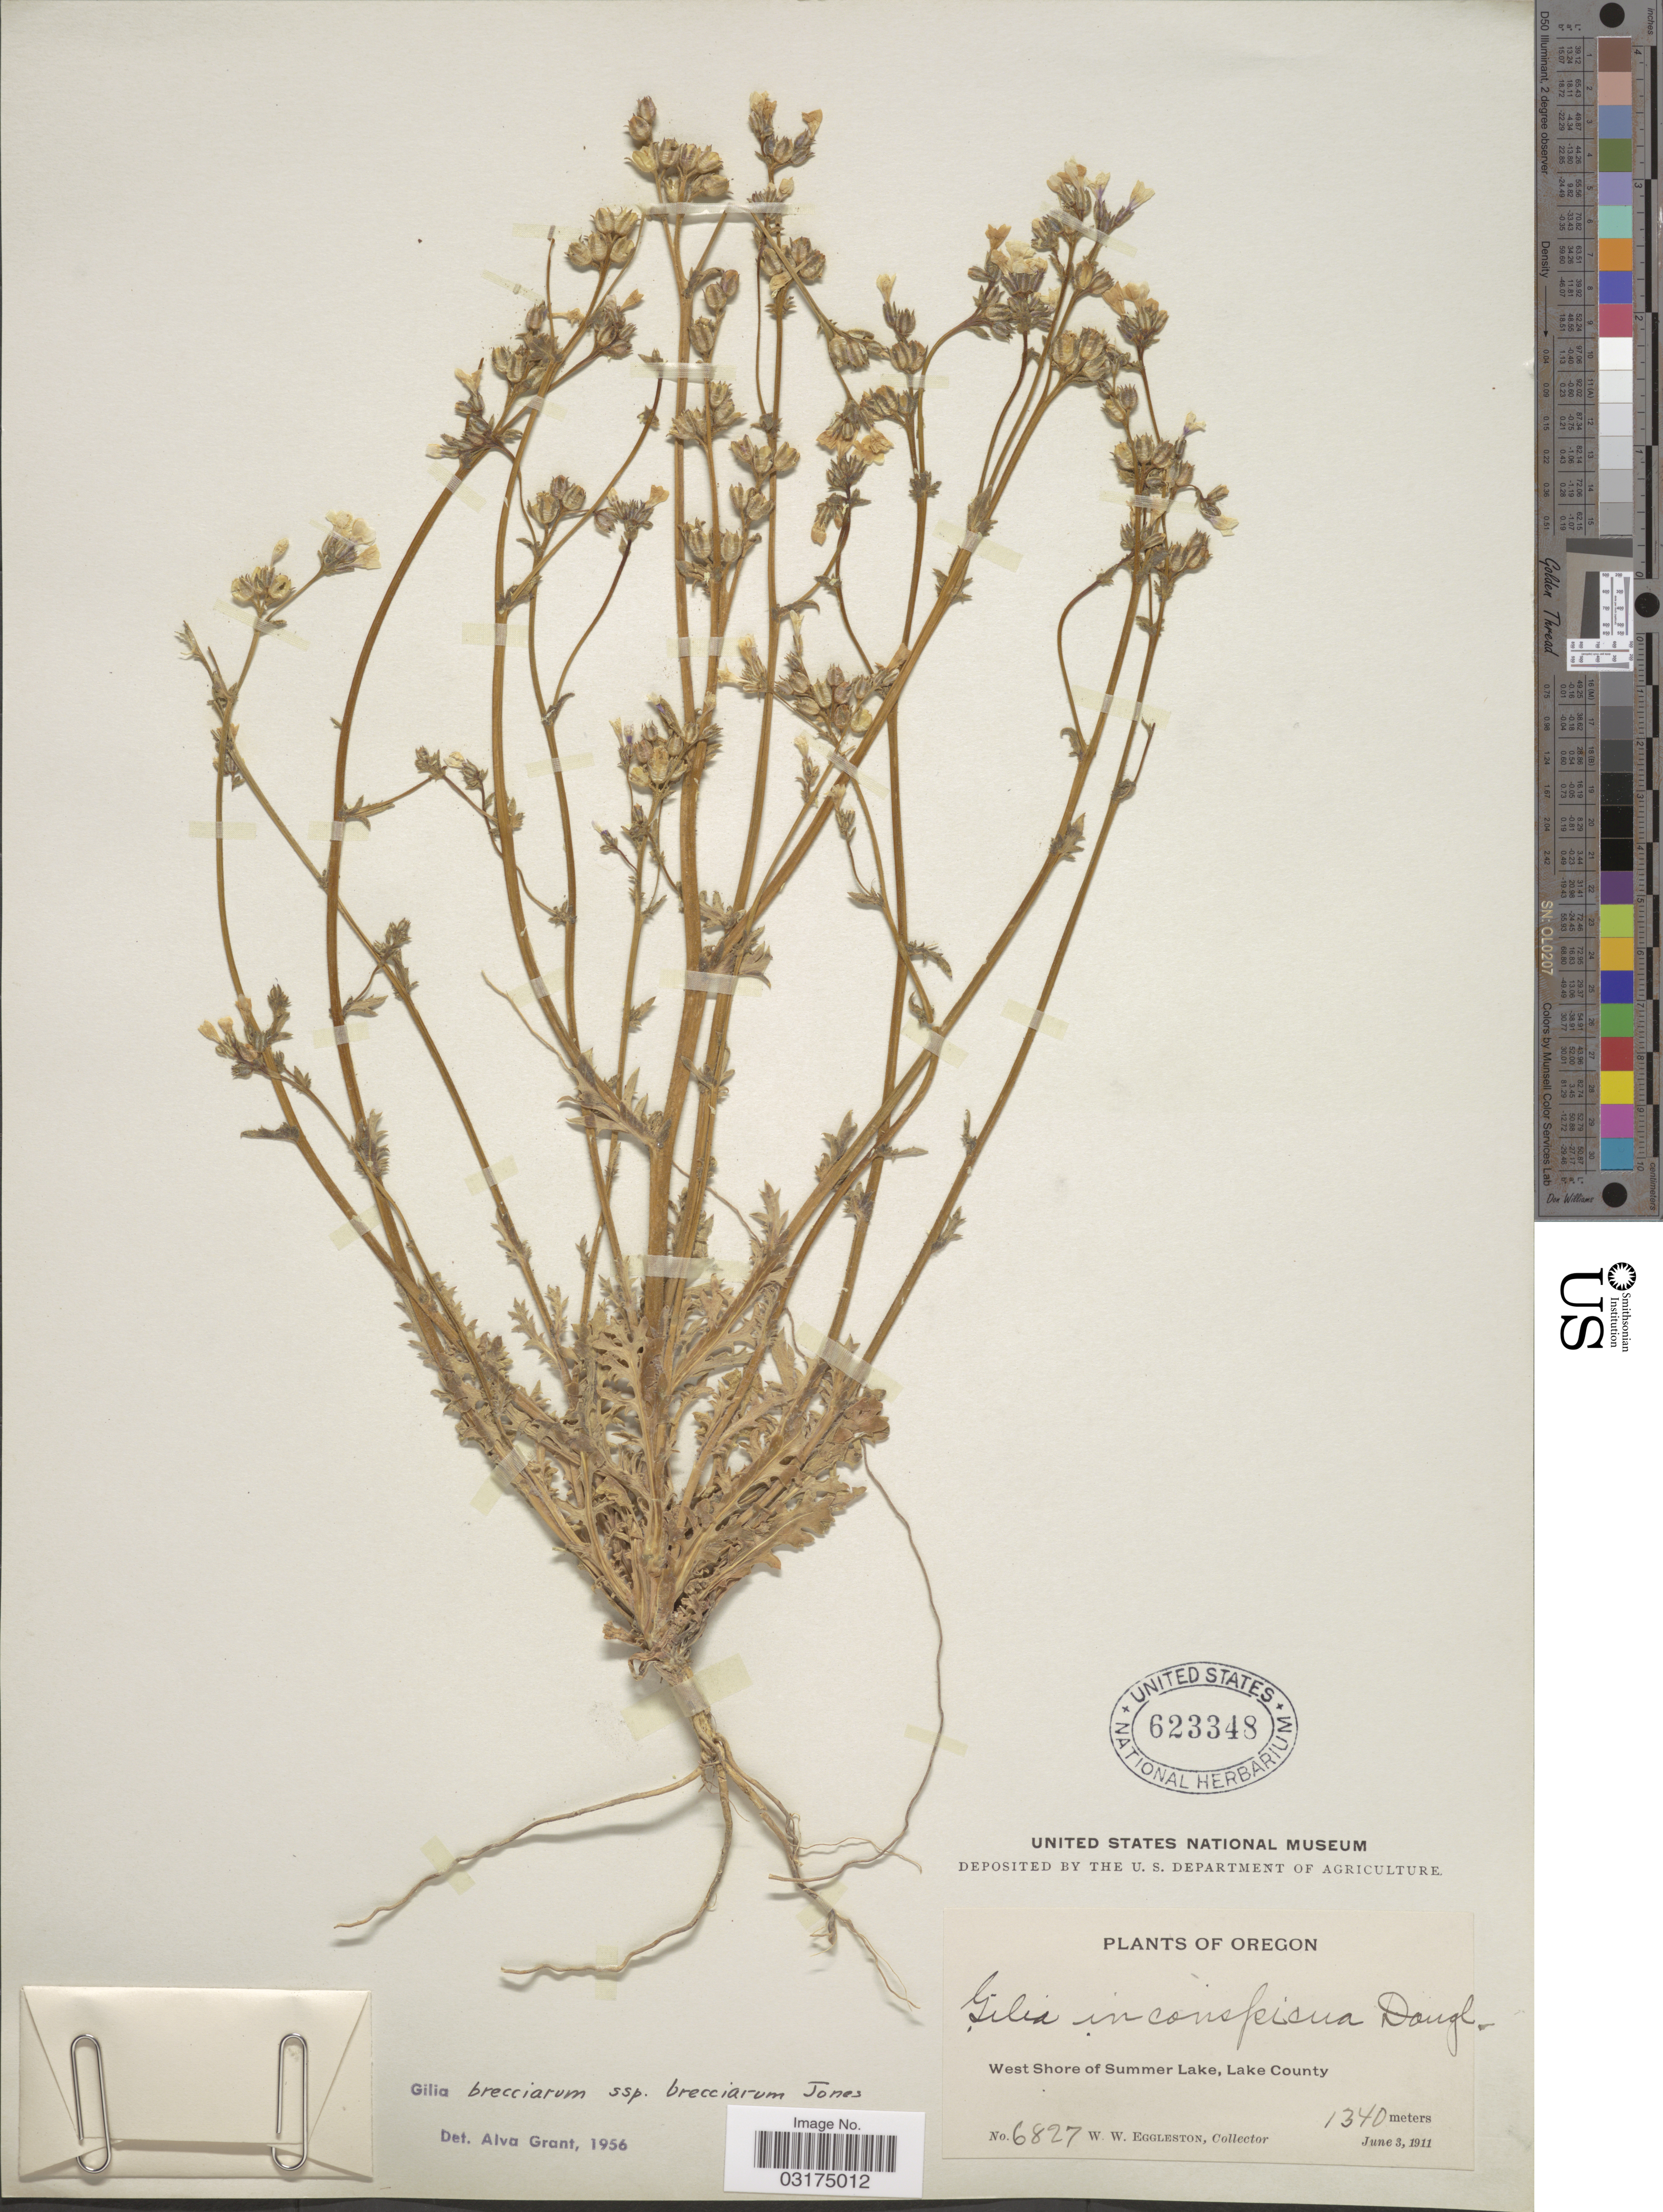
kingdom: Plantae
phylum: Tracheophyta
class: Magnoliopsida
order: Ericales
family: Polemoniaceae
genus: Gilia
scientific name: Gilia brecciarum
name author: M.E. Jones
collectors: W. W. Eggleston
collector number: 6827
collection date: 1911-06-03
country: United States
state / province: Oregon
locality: West Shore of Summer Lake, Lake County.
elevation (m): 1340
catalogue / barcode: US 623348